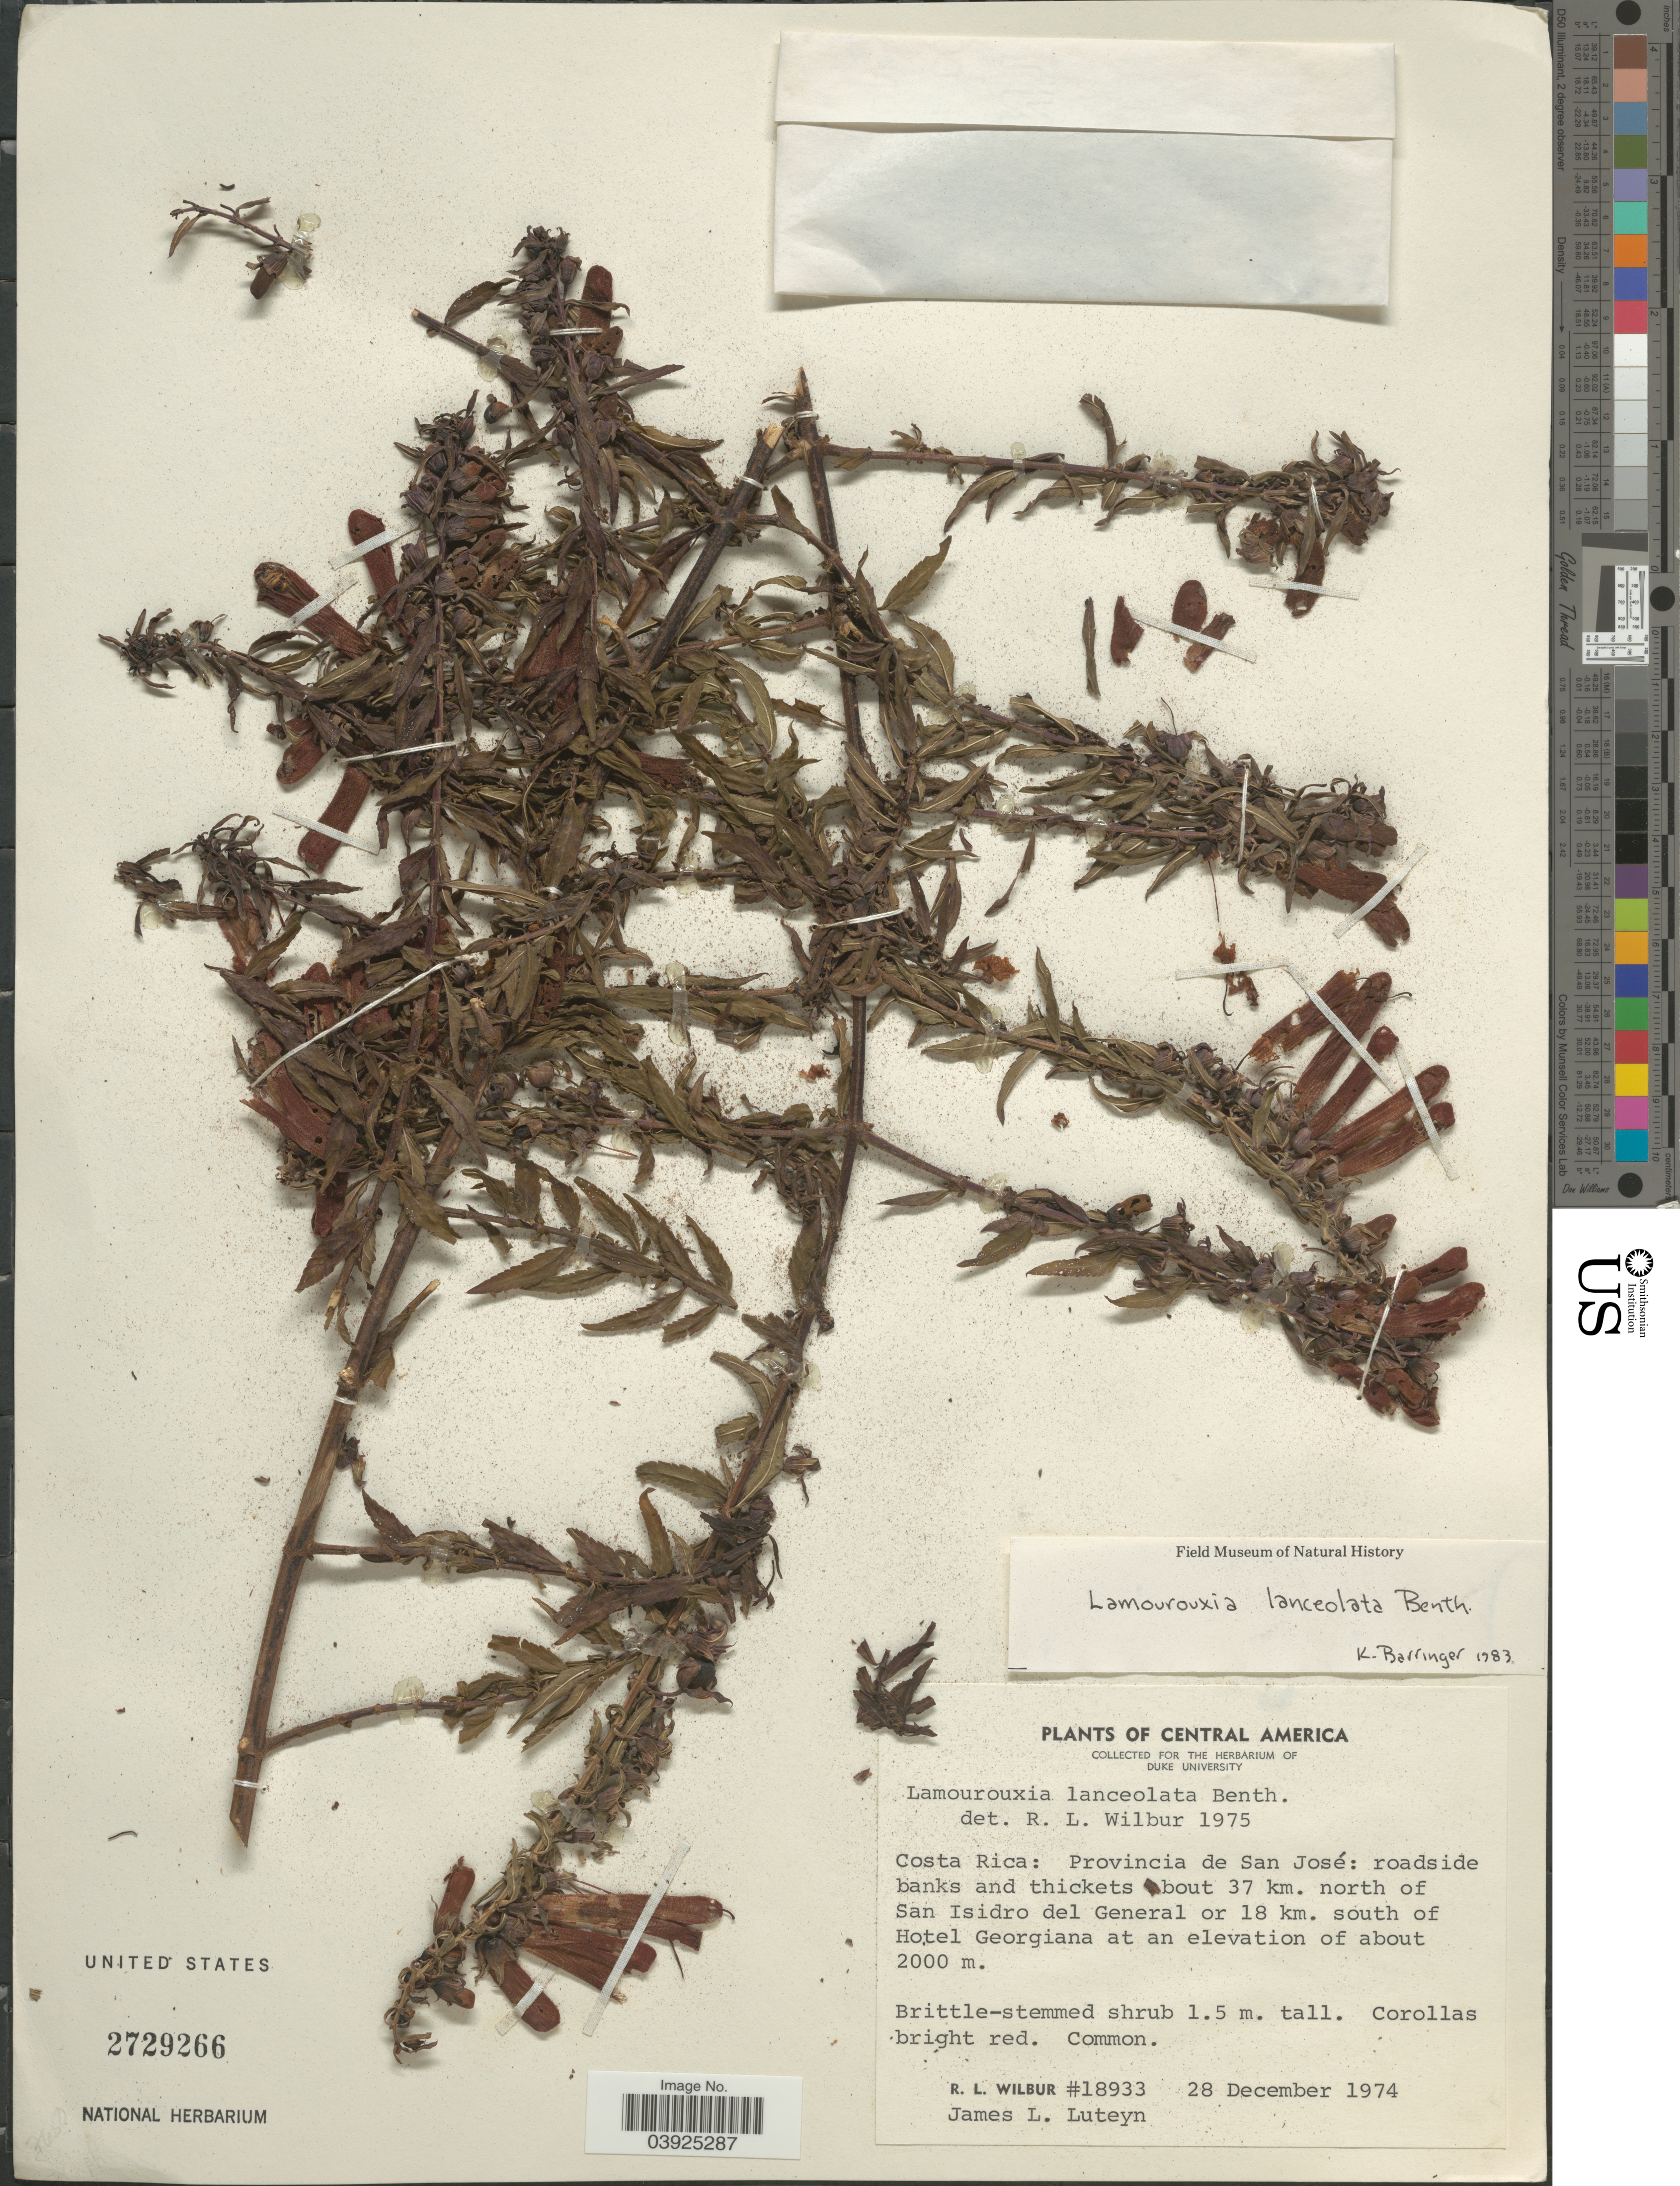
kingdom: Plantae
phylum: Tracheophyta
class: Magnoliopsida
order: Lamiales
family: Orobanchaceae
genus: Lamourouxia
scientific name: Lamourouxia lanceolata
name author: Benth.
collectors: R. L. Wilbur & J. L. Luteyn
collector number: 18933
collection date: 1974-12-28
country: Costa Rica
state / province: San José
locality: Roadside banks and thickets about 37 km. north of San Isidro del General or 18 km. south of Hotel Georgiana.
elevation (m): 2000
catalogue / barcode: US 2729266